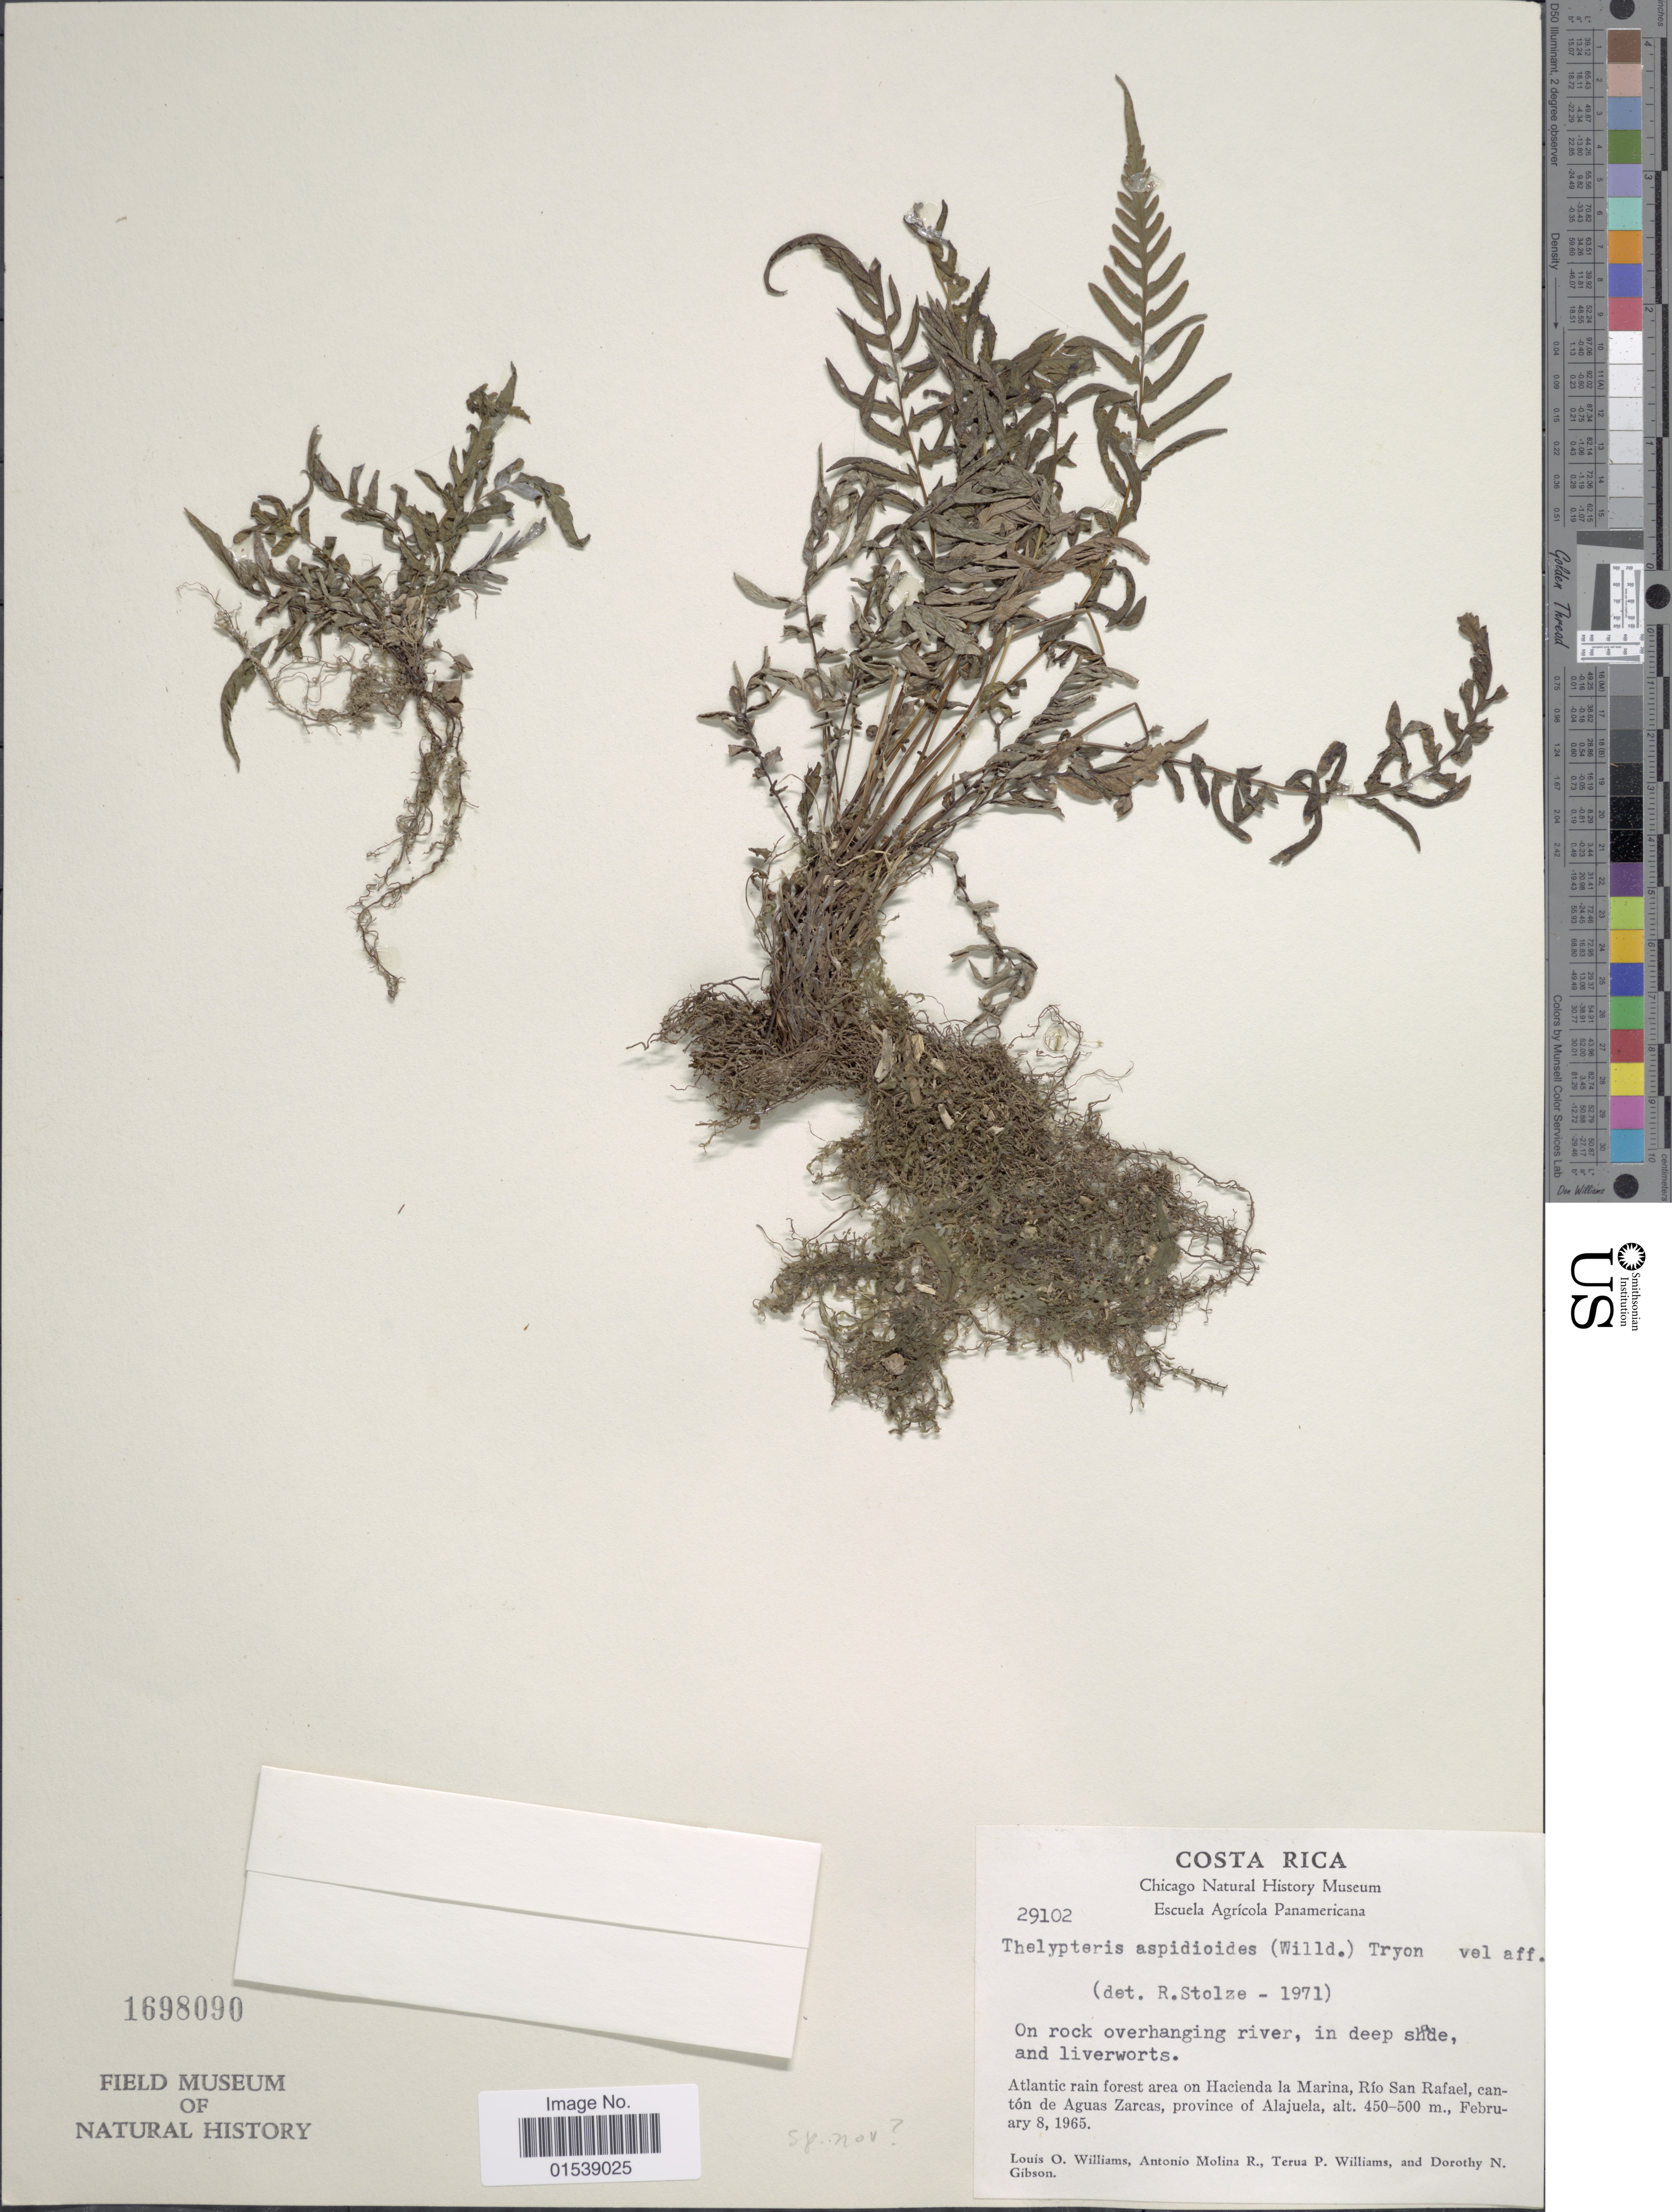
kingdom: Plantae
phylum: Tracheophyta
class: Polypodiopsida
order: Polypodiales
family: Thelypteridaceae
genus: Amauropelta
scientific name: Amauropelta villana (L.D. Gómez) comb. nov., ined 2015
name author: (L.D. Gómez)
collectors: L. O. Williams, A. Molina R., T. P. Williams & D. N. Gibson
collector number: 29102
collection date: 1965-02-08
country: Costa Rica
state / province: Alajuela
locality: Atlantic rain forest area on Hacienda la Marina, Rio San Rafael, canton de Aguas Zarcas, province of Alajuela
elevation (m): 450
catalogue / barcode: US 1698090